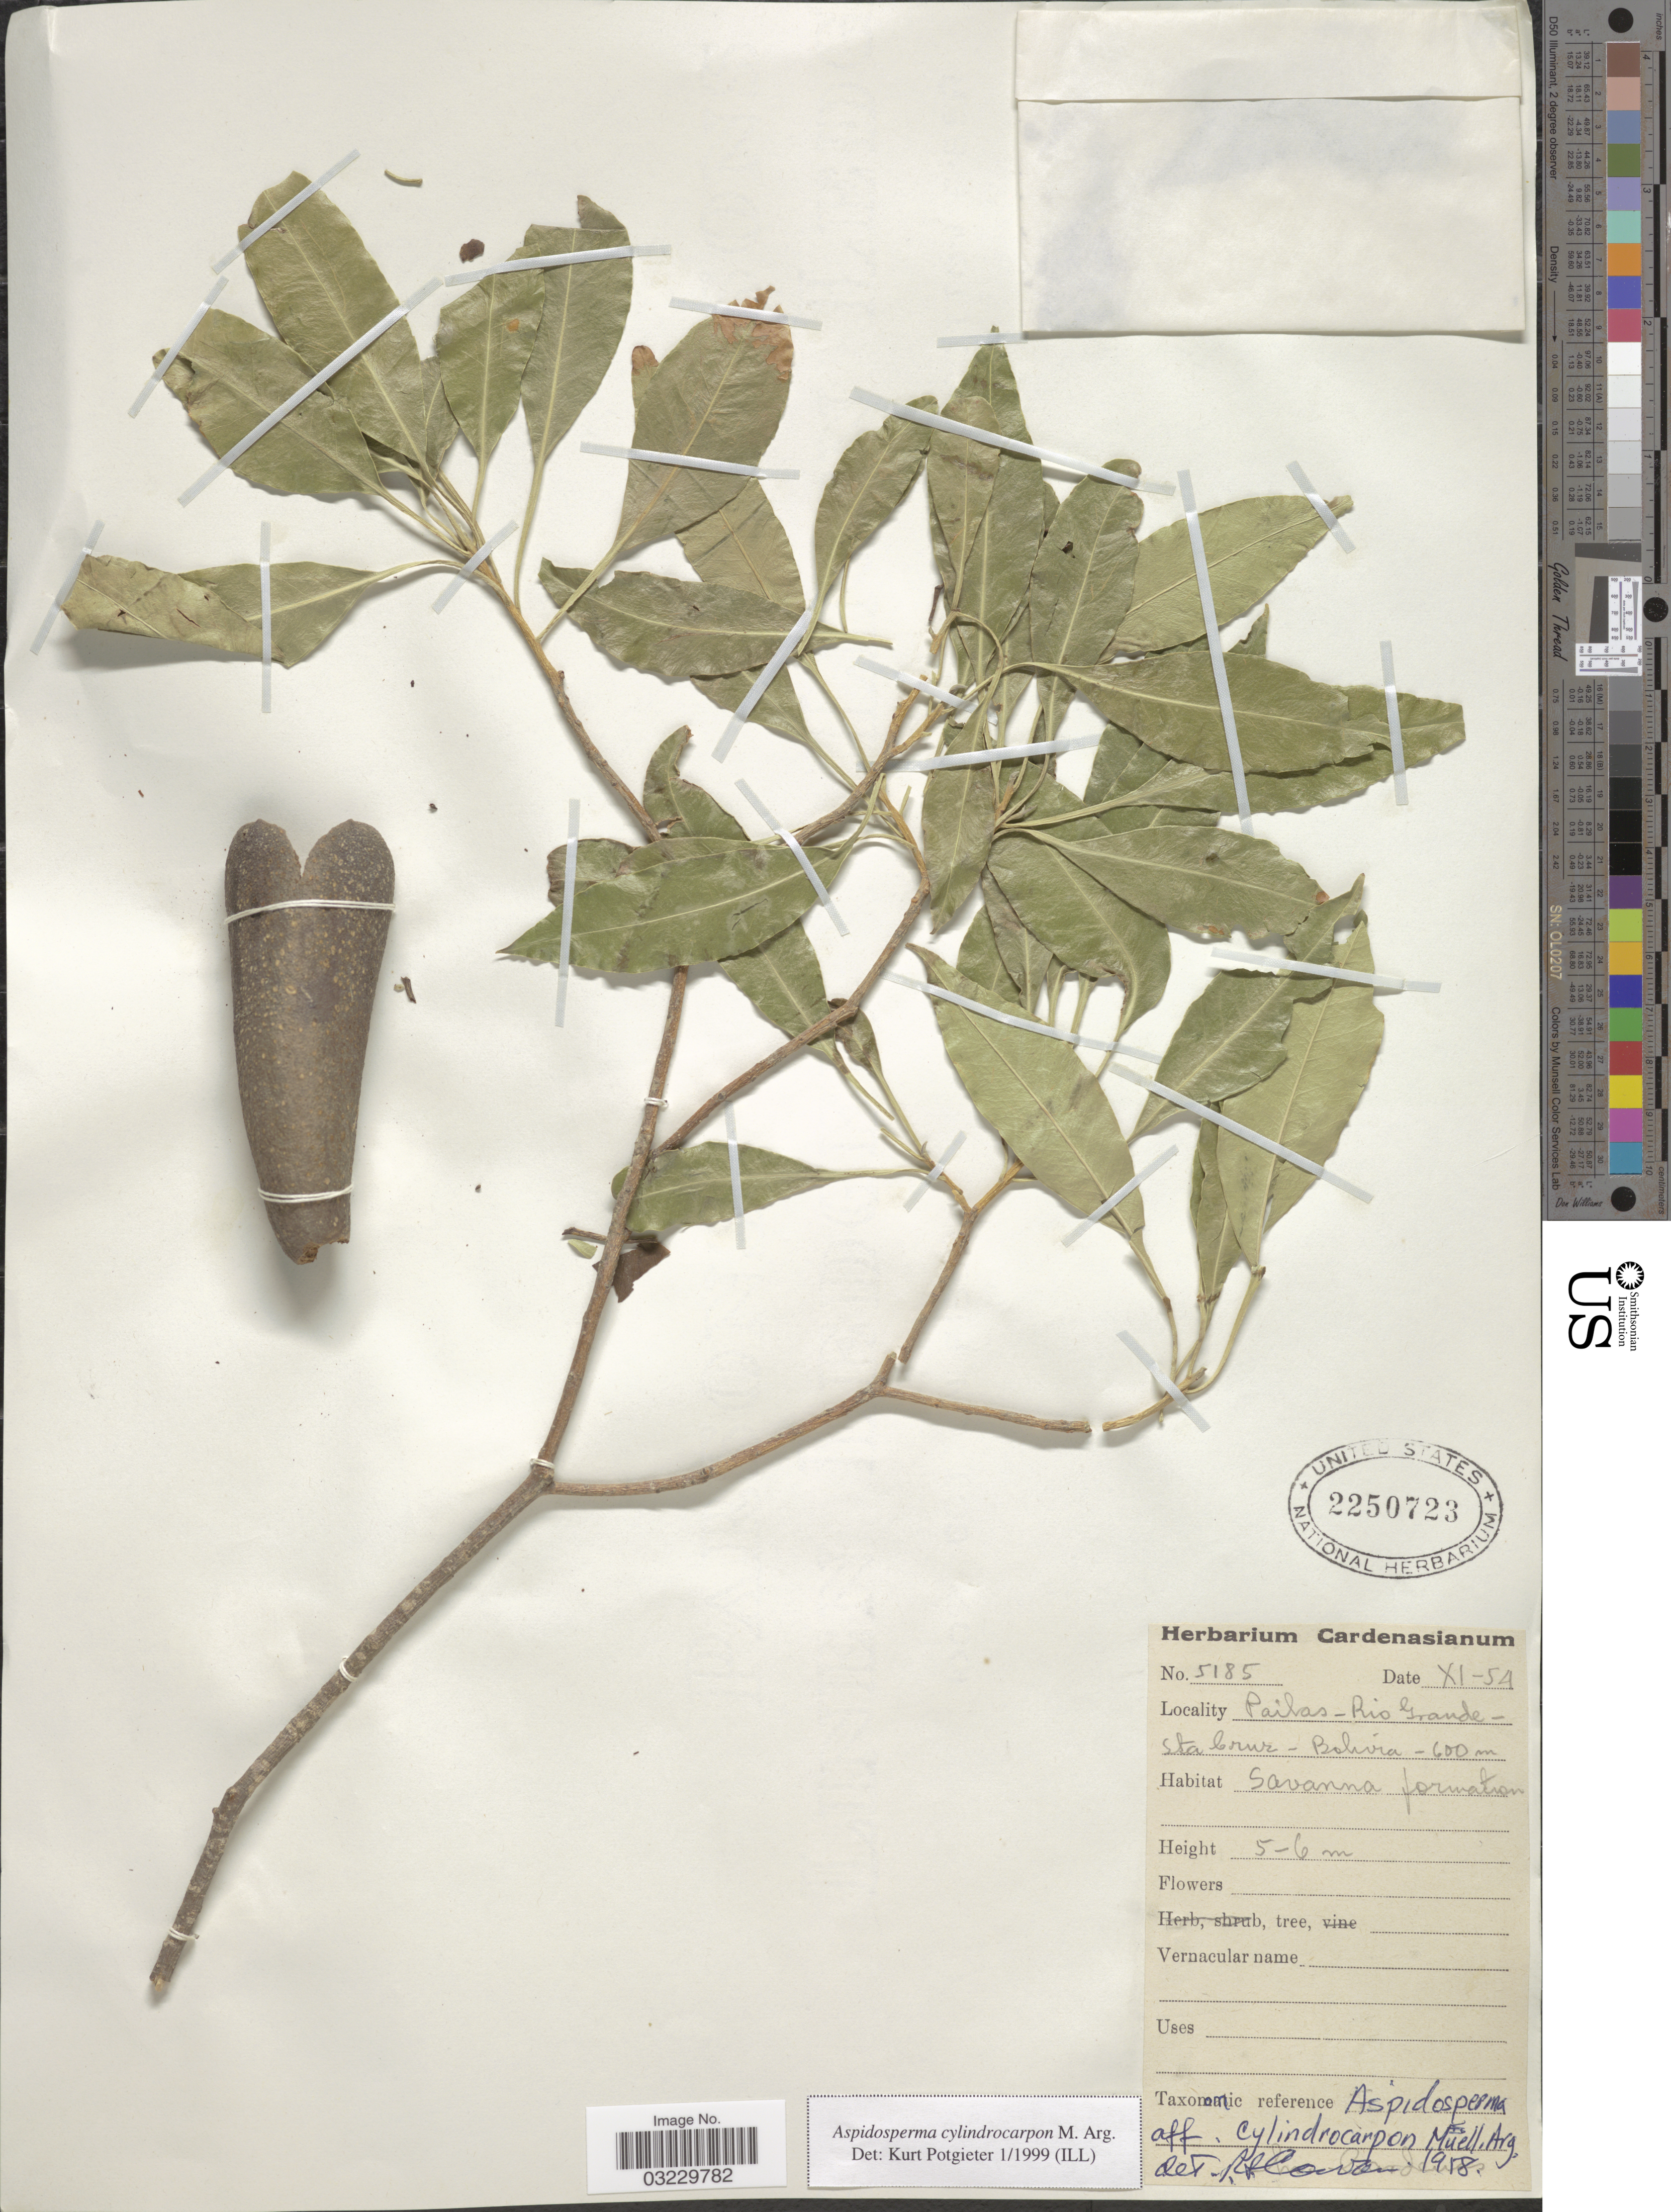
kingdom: Plantae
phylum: Tracheophyta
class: Magnoliopsida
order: Gentianales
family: Apocynaceae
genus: Aspidosperma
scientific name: Aspidosperma cylindrocarpon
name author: Müll. Arg.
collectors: ex herb. Cardenasianum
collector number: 5185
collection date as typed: Transcribed d/m/y: /11/54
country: Bolivia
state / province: Santa Cruz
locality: Pailas - Rio Grande.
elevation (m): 600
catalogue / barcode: US 2250723